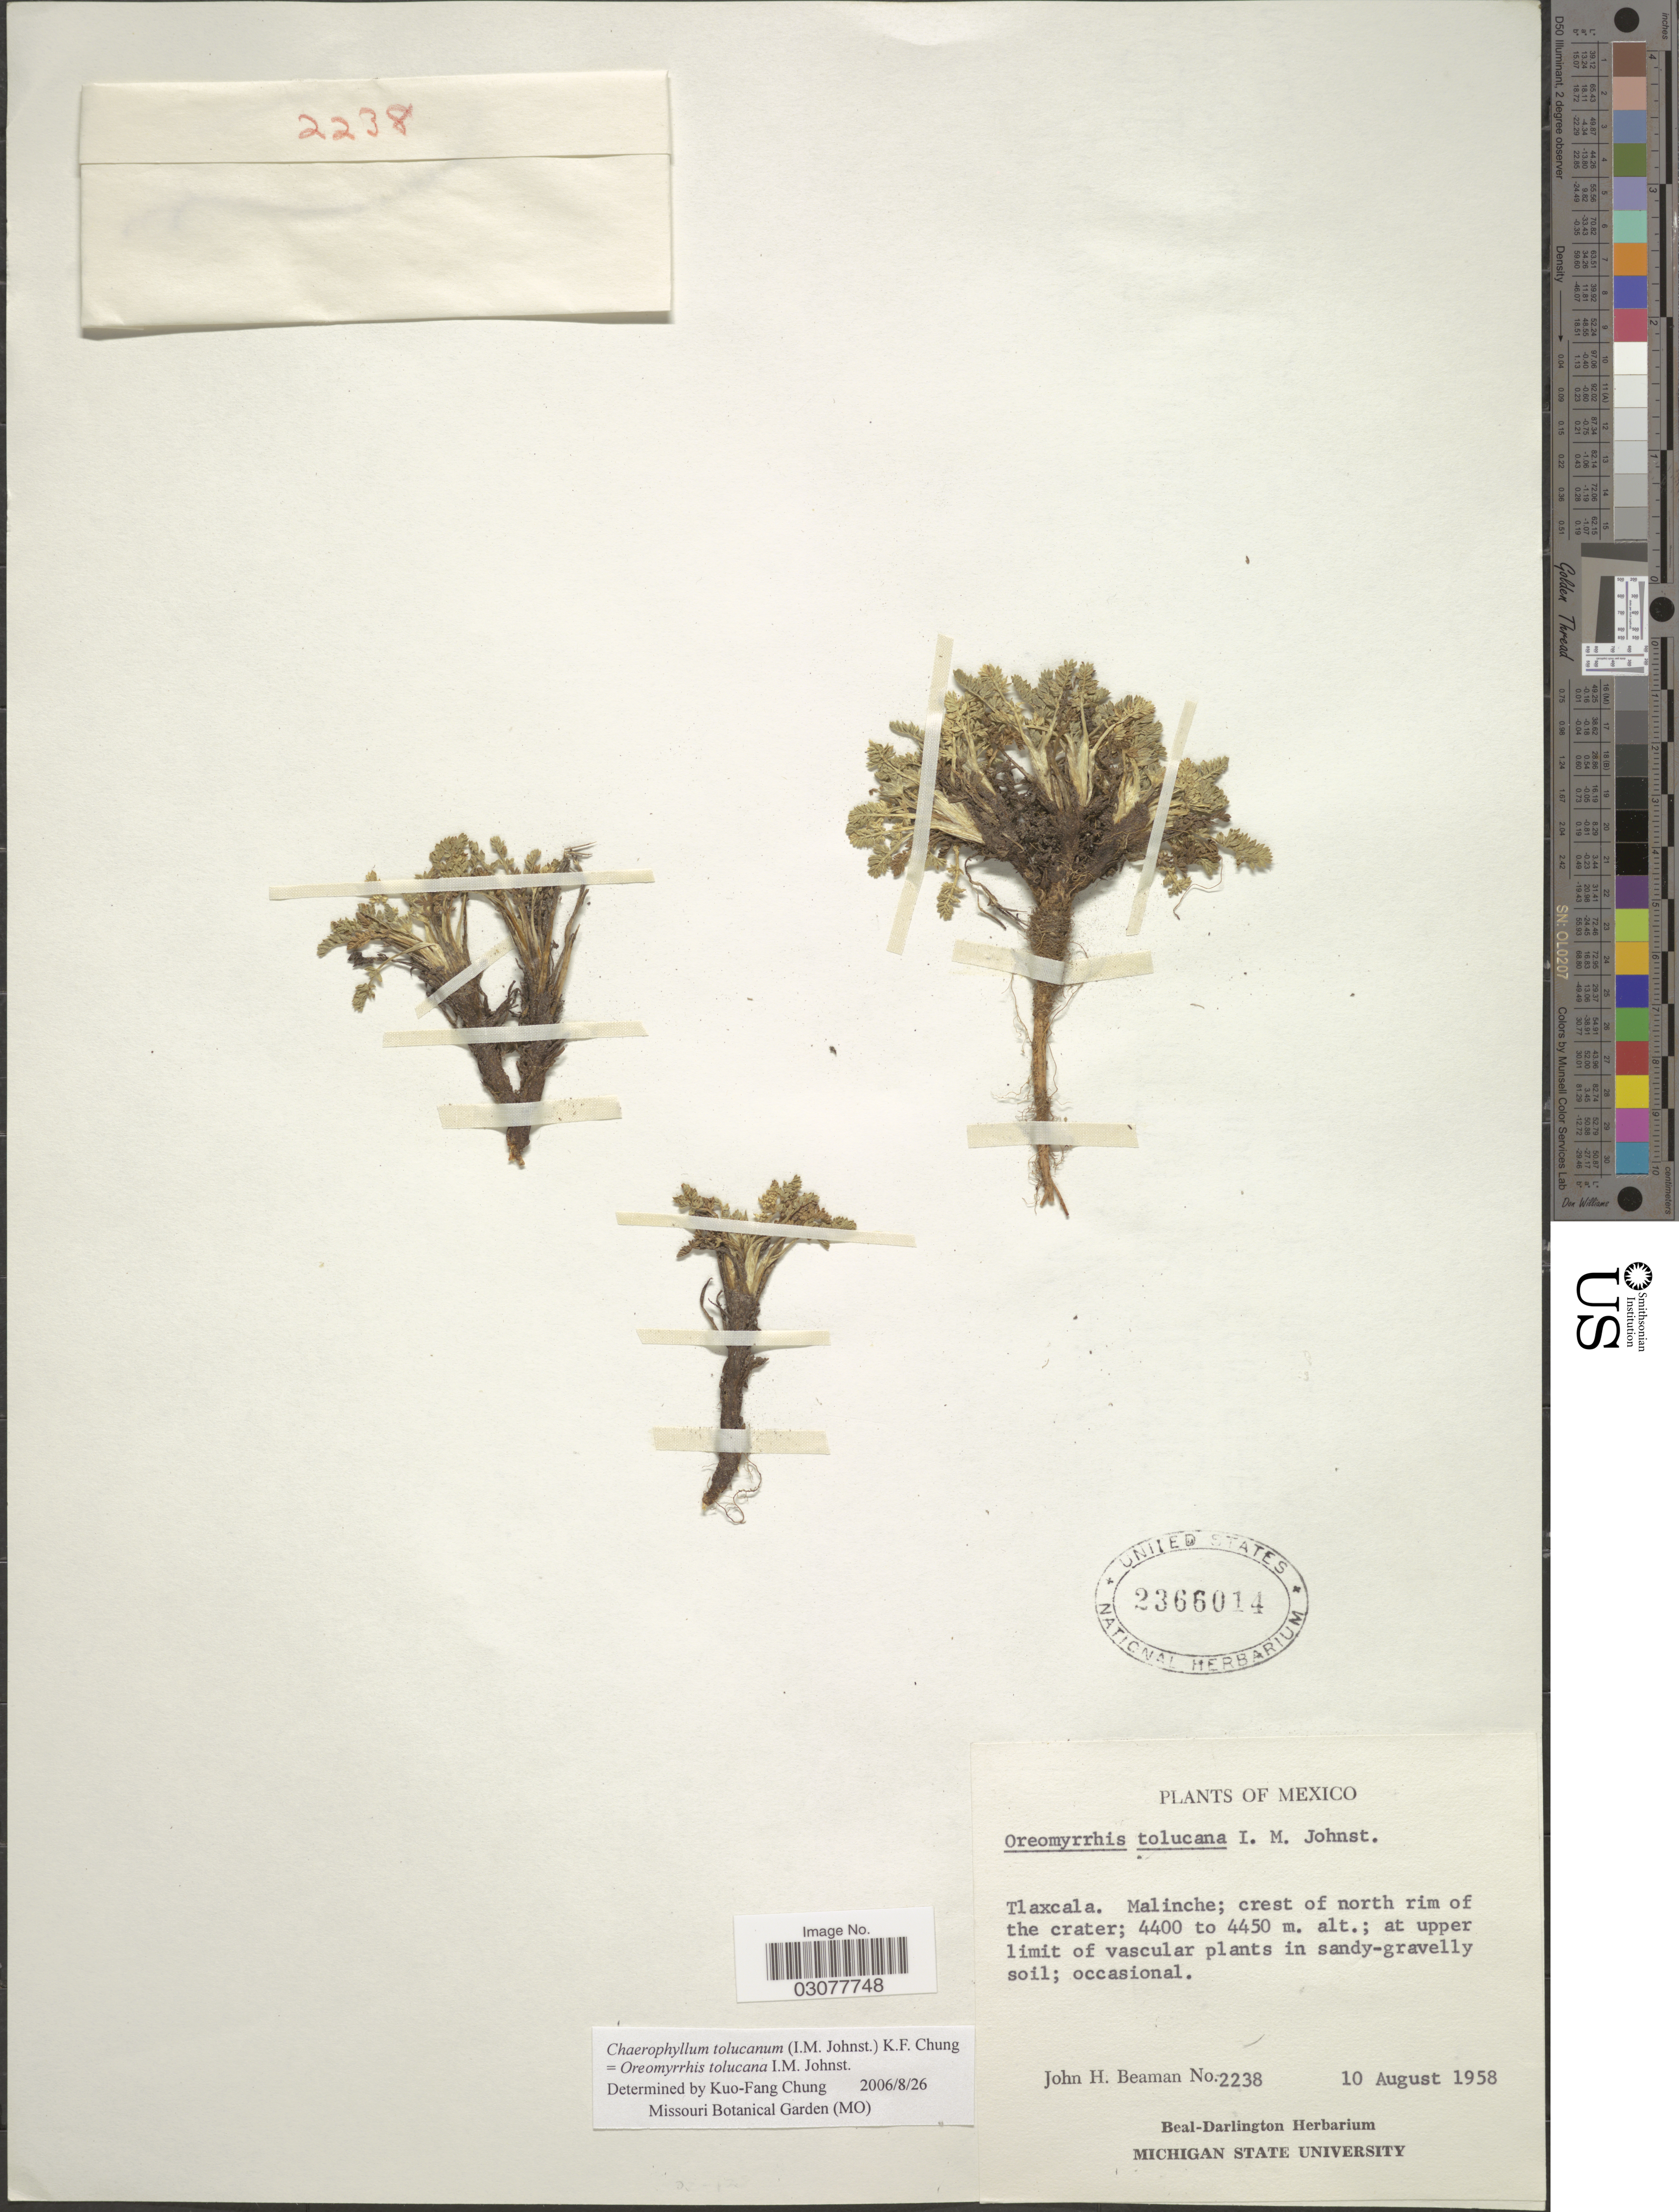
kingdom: Plantae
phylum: Tracheophyta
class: Magnoliopsida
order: Apiales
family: Apiaceae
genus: Chaerophyllum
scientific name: Chaerophyllum tolucanum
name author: (I.M. Johnst.) K.F. Chung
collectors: J. H. Beaman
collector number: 2238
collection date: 1958-08-10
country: Mexico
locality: Tlaxcala. Malinche.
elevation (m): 4400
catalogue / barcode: US 2366014